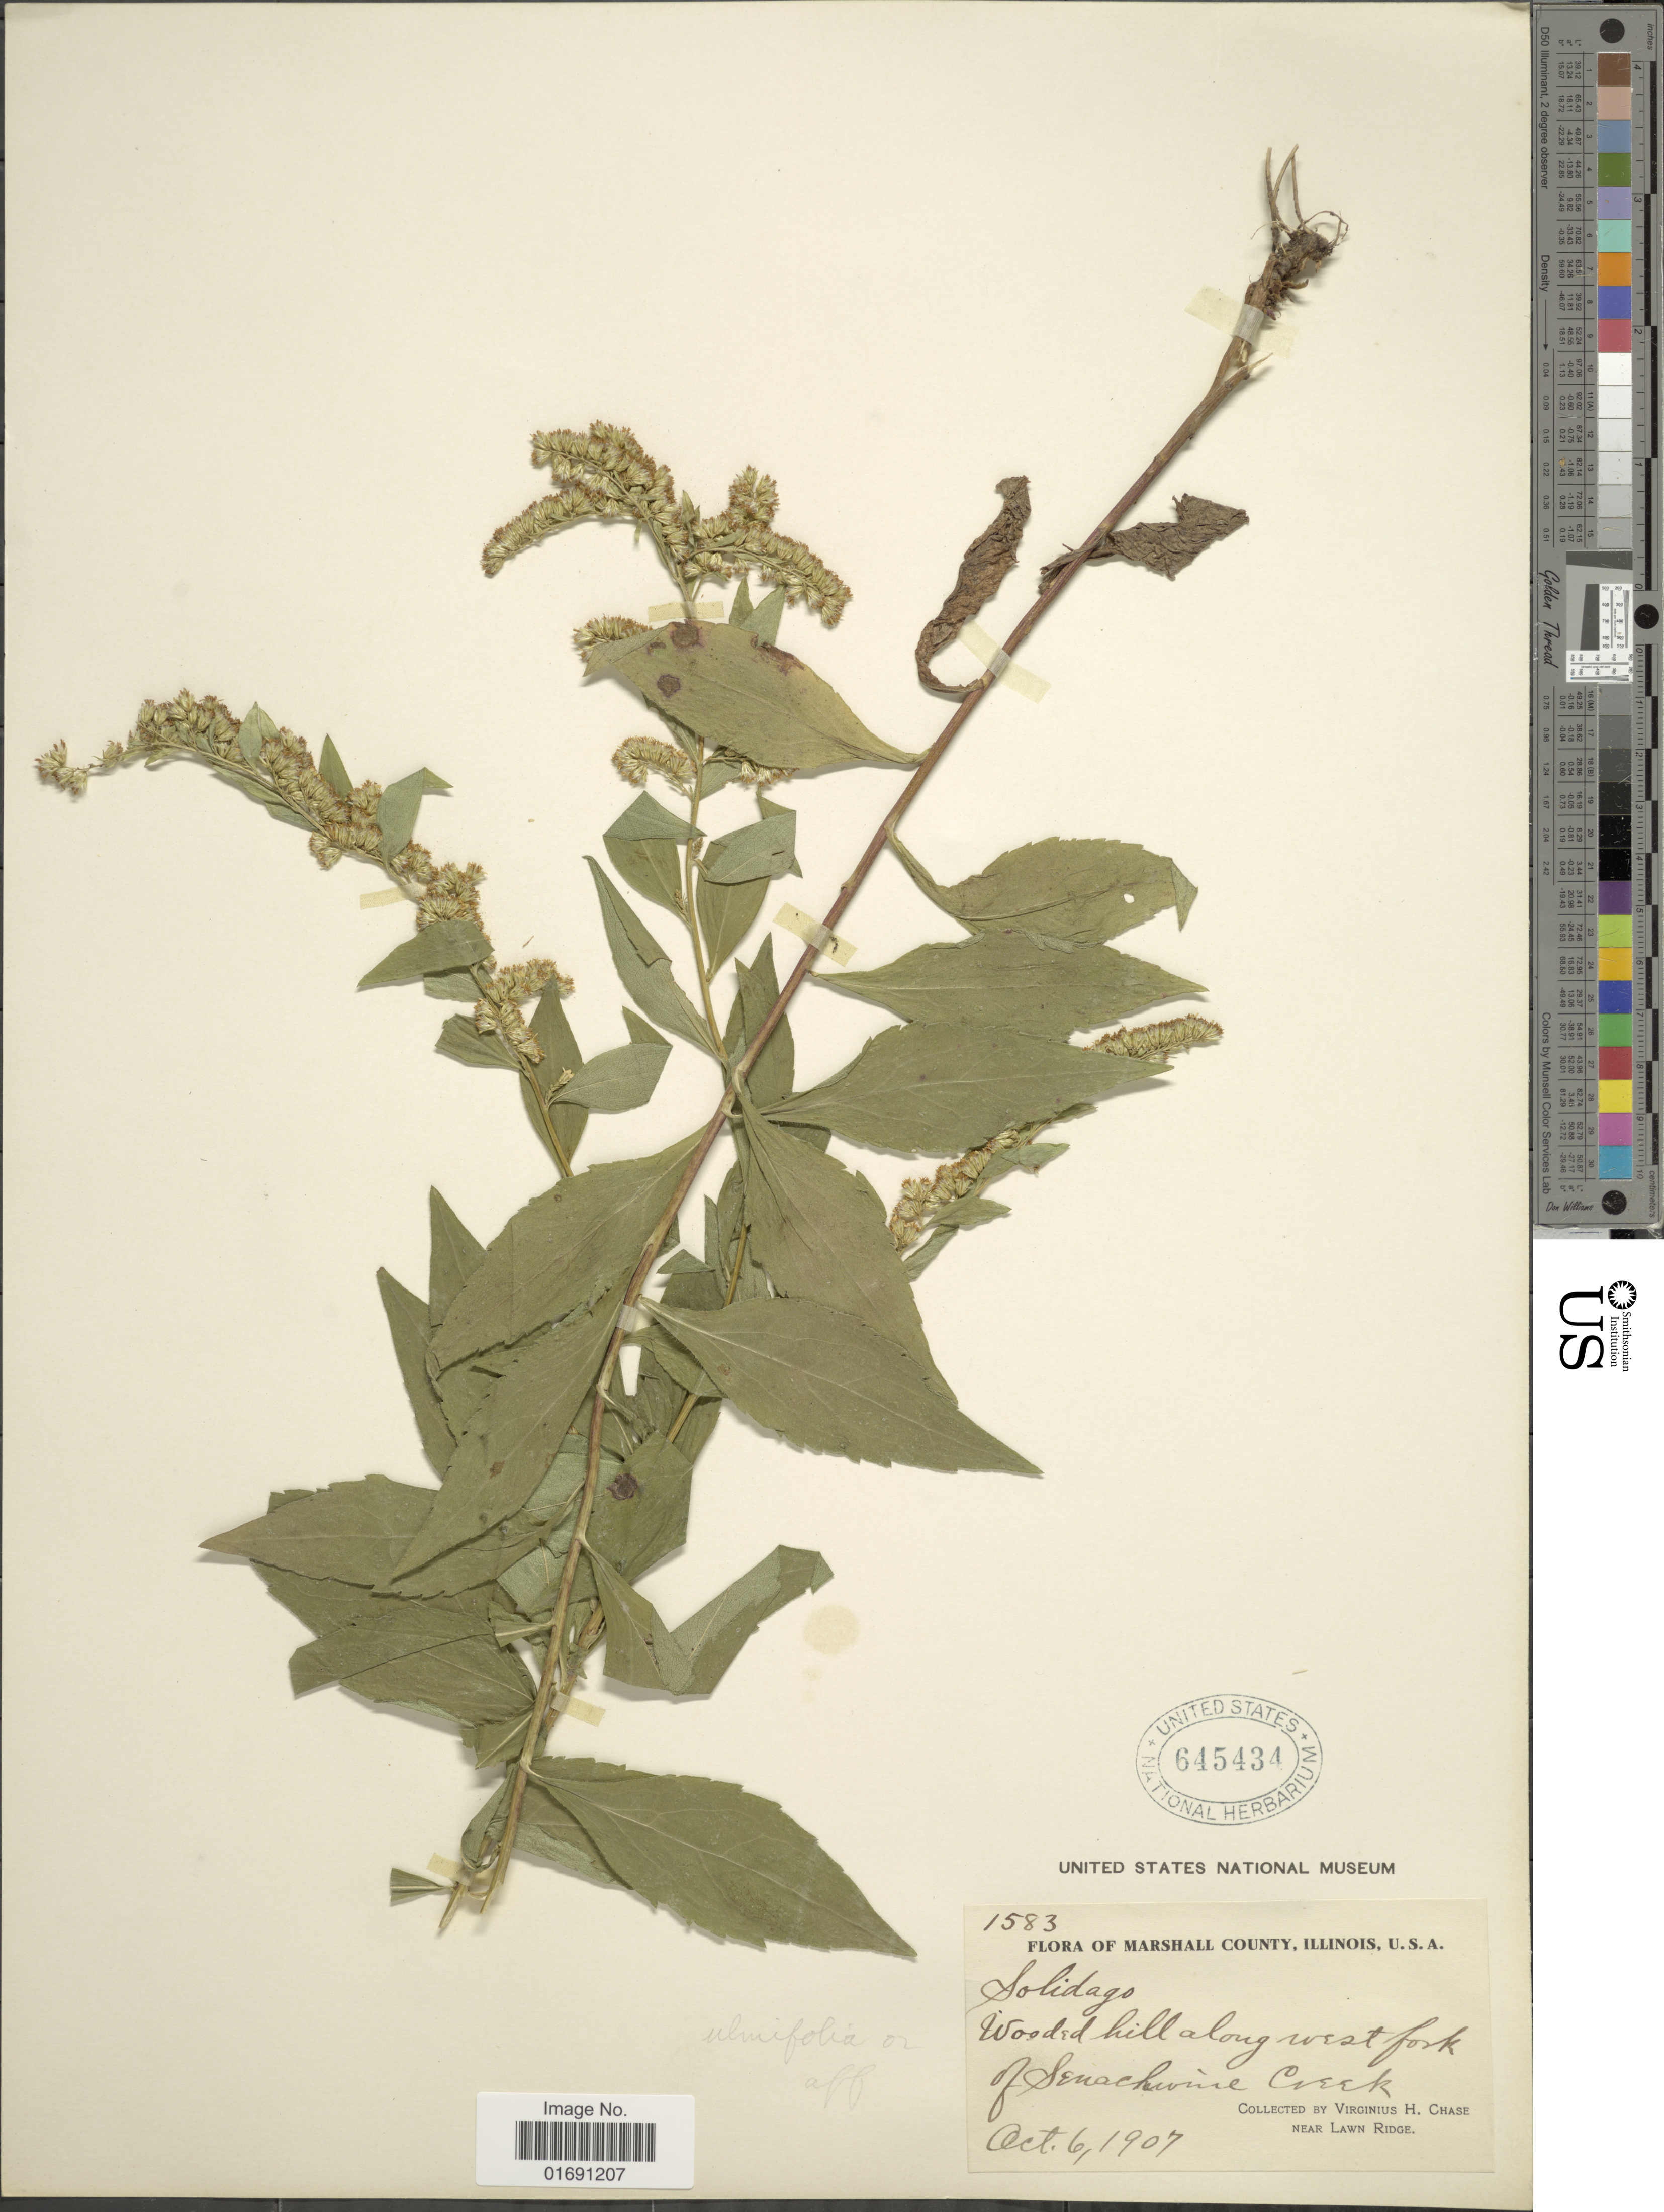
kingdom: Plantae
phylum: Tracheophyta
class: Magnoliopsida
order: Asterales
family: Asteraceae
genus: Solidago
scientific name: Solidago ulmifolia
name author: Muhl. ex Willd.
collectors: V. H. Chase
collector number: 1583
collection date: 1907-10-06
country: United States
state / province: Illinois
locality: Marshall County, Wooded hill along west fork of Senachwine Creek. Near Lawn Ridge.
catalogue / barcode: US 645434